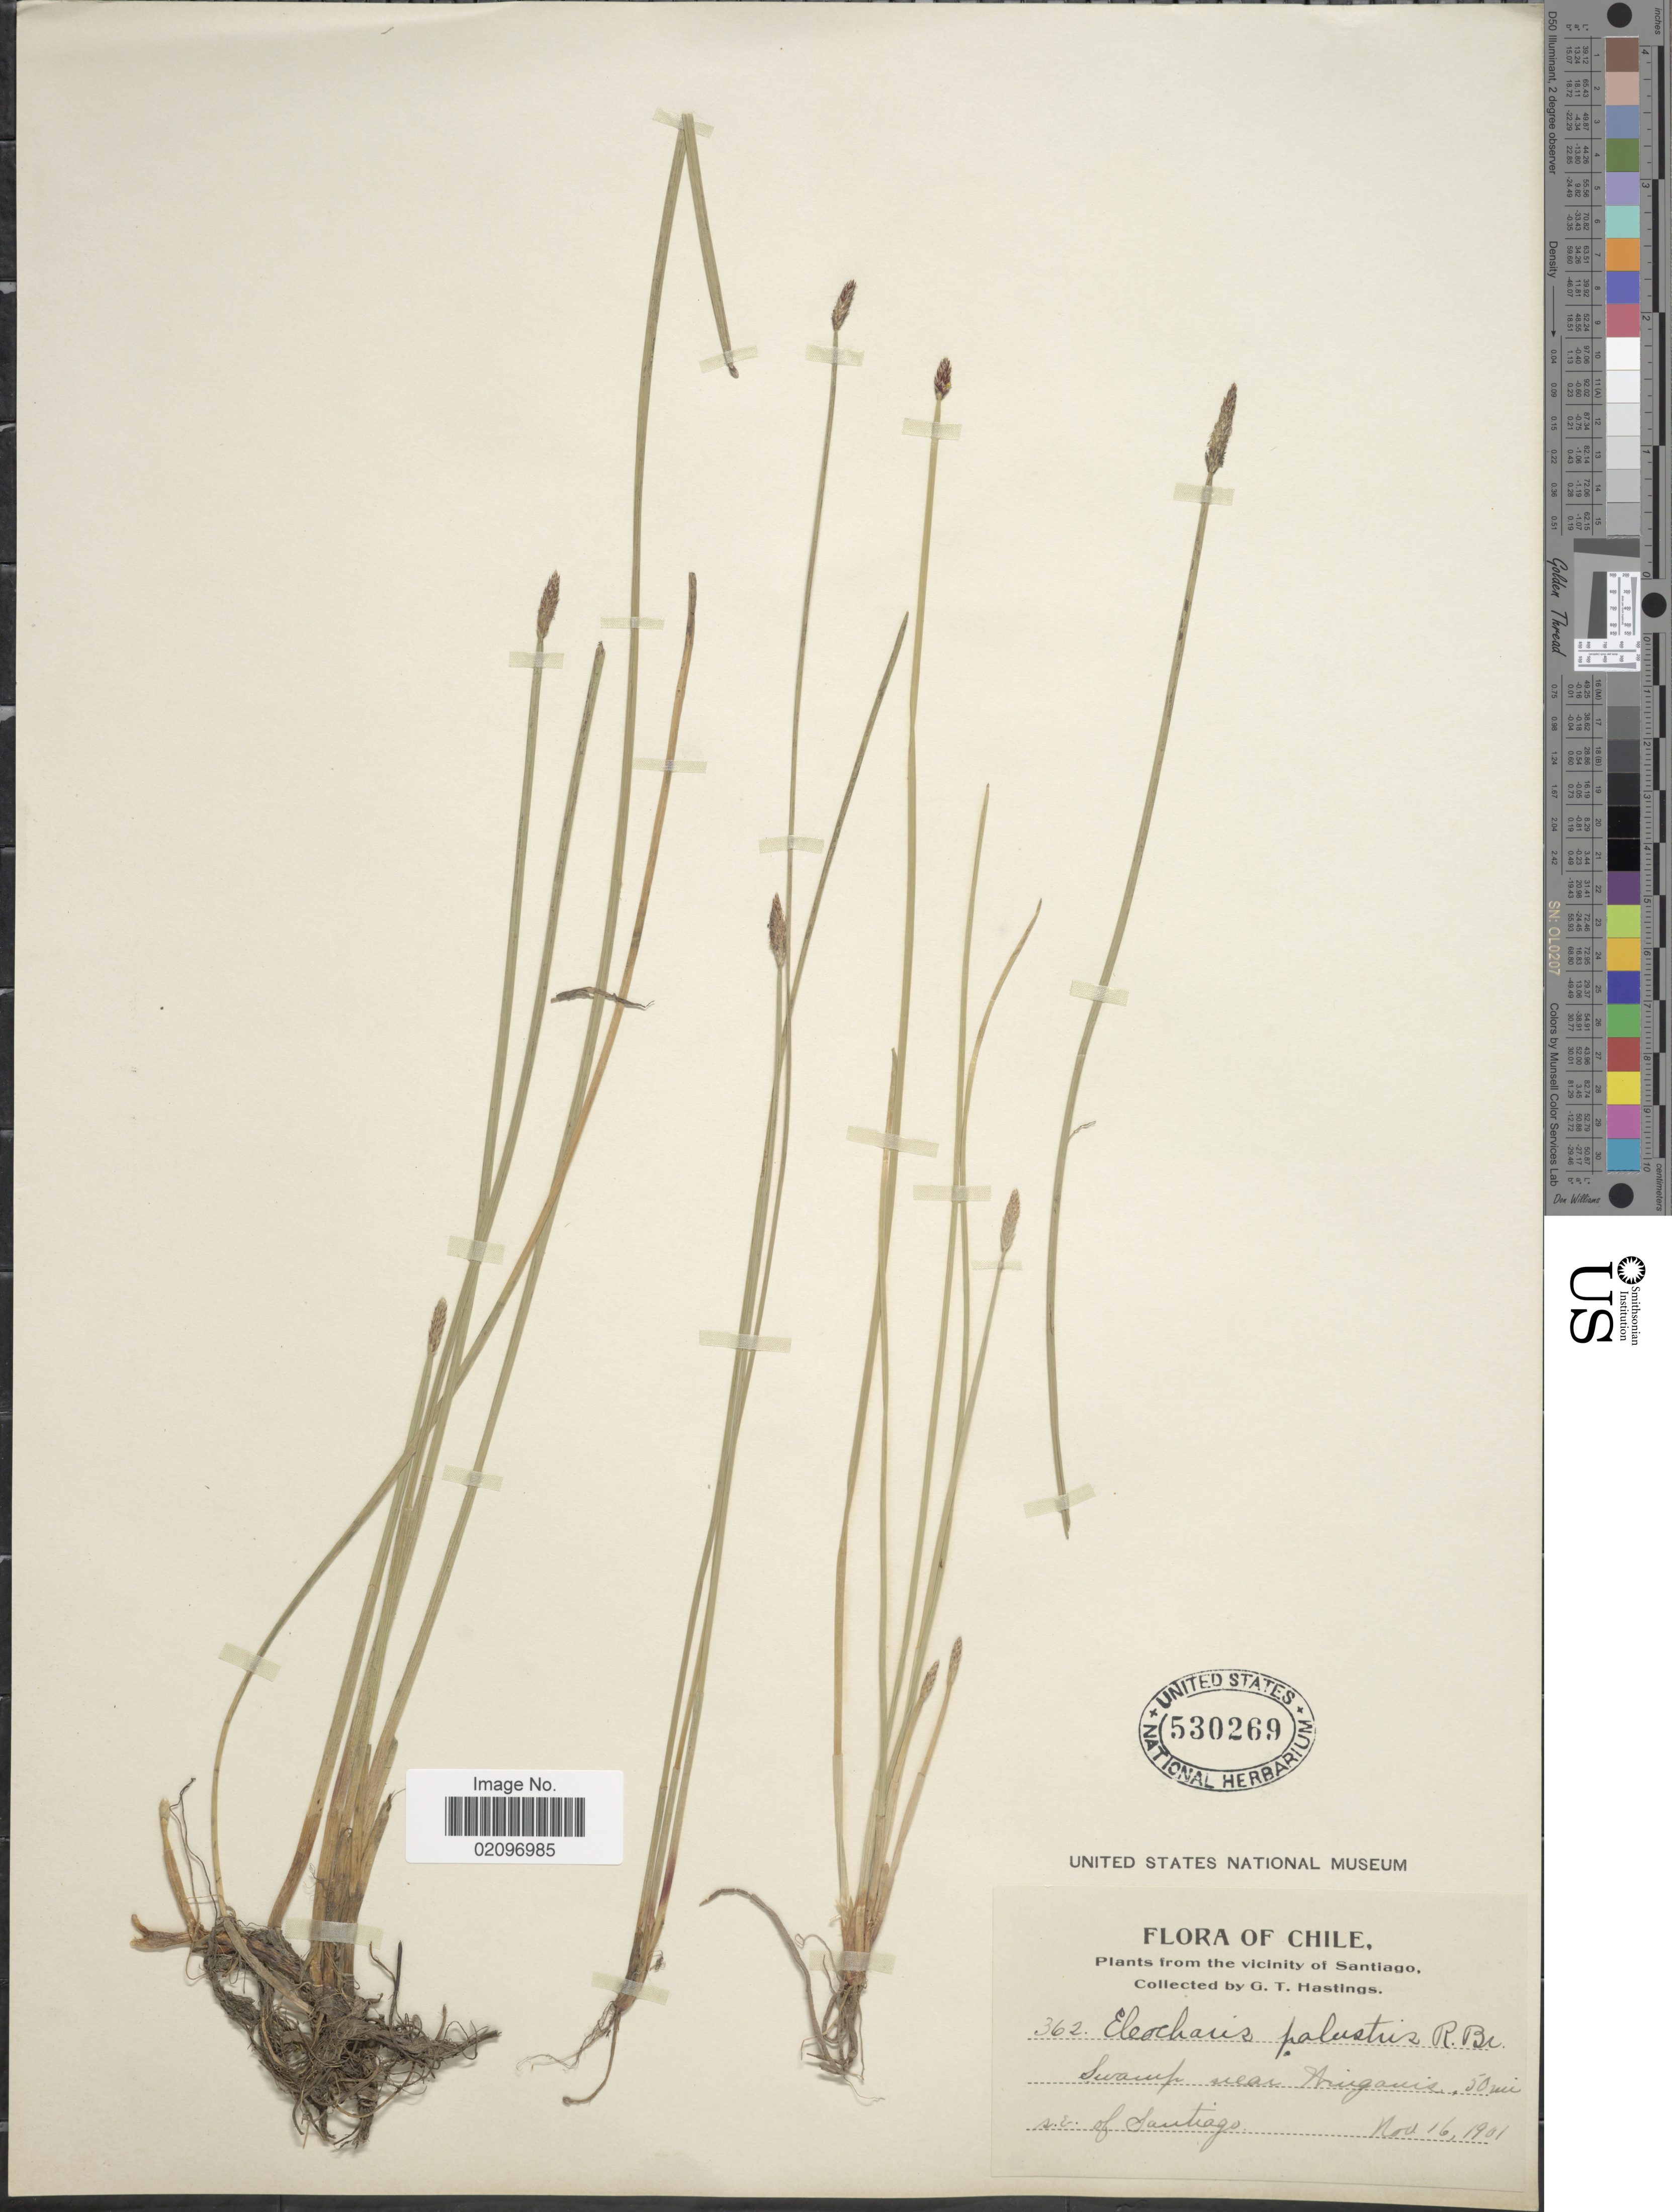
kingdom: Plantae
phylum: Tracheophyta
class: Liliopsida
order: Poales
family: Cyperaceae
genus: Eleocharis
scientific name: Eleocharis palustris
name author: (L.) Roem. & Schult.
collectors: G. Hastings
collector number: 362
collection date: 1901-11-16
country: Chile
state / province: Región Metropolitana (RM)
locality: Chile, Swamp near Ariganis [interpreted], 50 mi s.e. of Santiago.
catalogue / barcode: US 530269